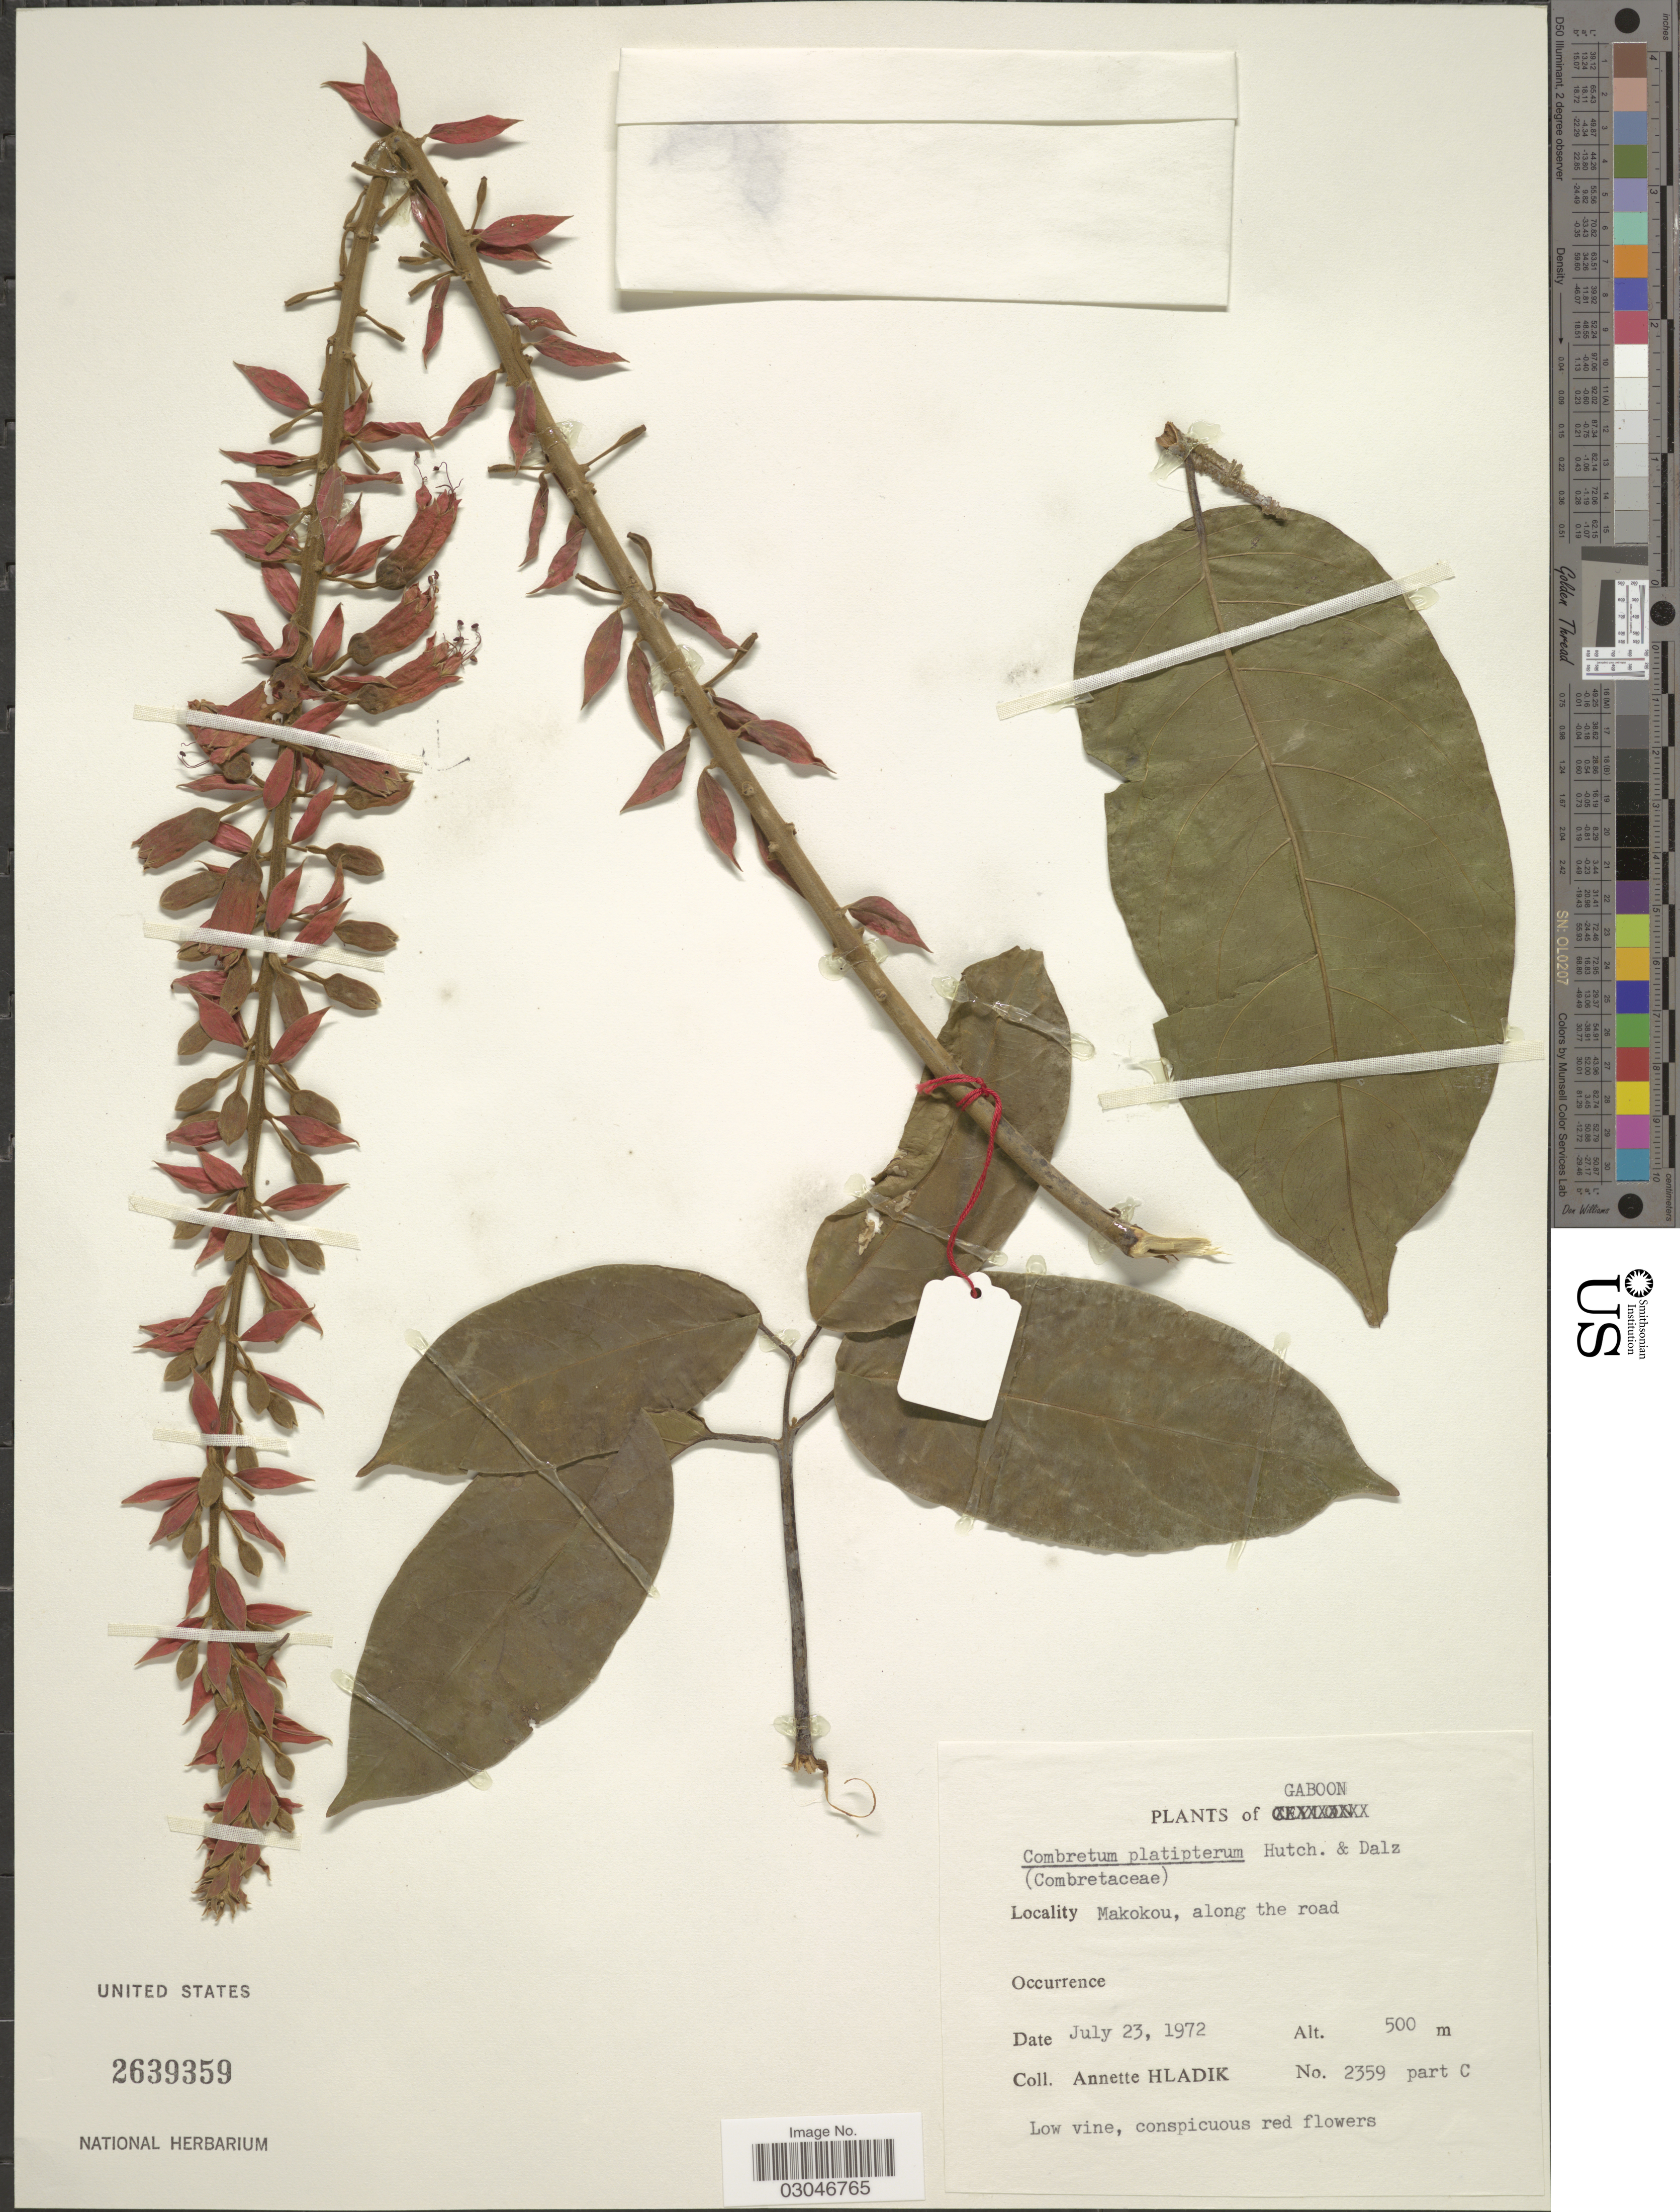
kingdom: Plantae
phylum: Tracheophyta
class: Magnoliopsida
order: Myrtales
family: Combretaceae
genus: Combretum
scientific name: Combretum platypterum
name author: (Welw.) Hutch. & Dalziel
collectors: A. Hladik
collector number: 2359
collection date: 1972-07-23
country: Gabon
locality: Makokou, along the road.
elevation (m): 500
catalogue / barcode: US 2639359